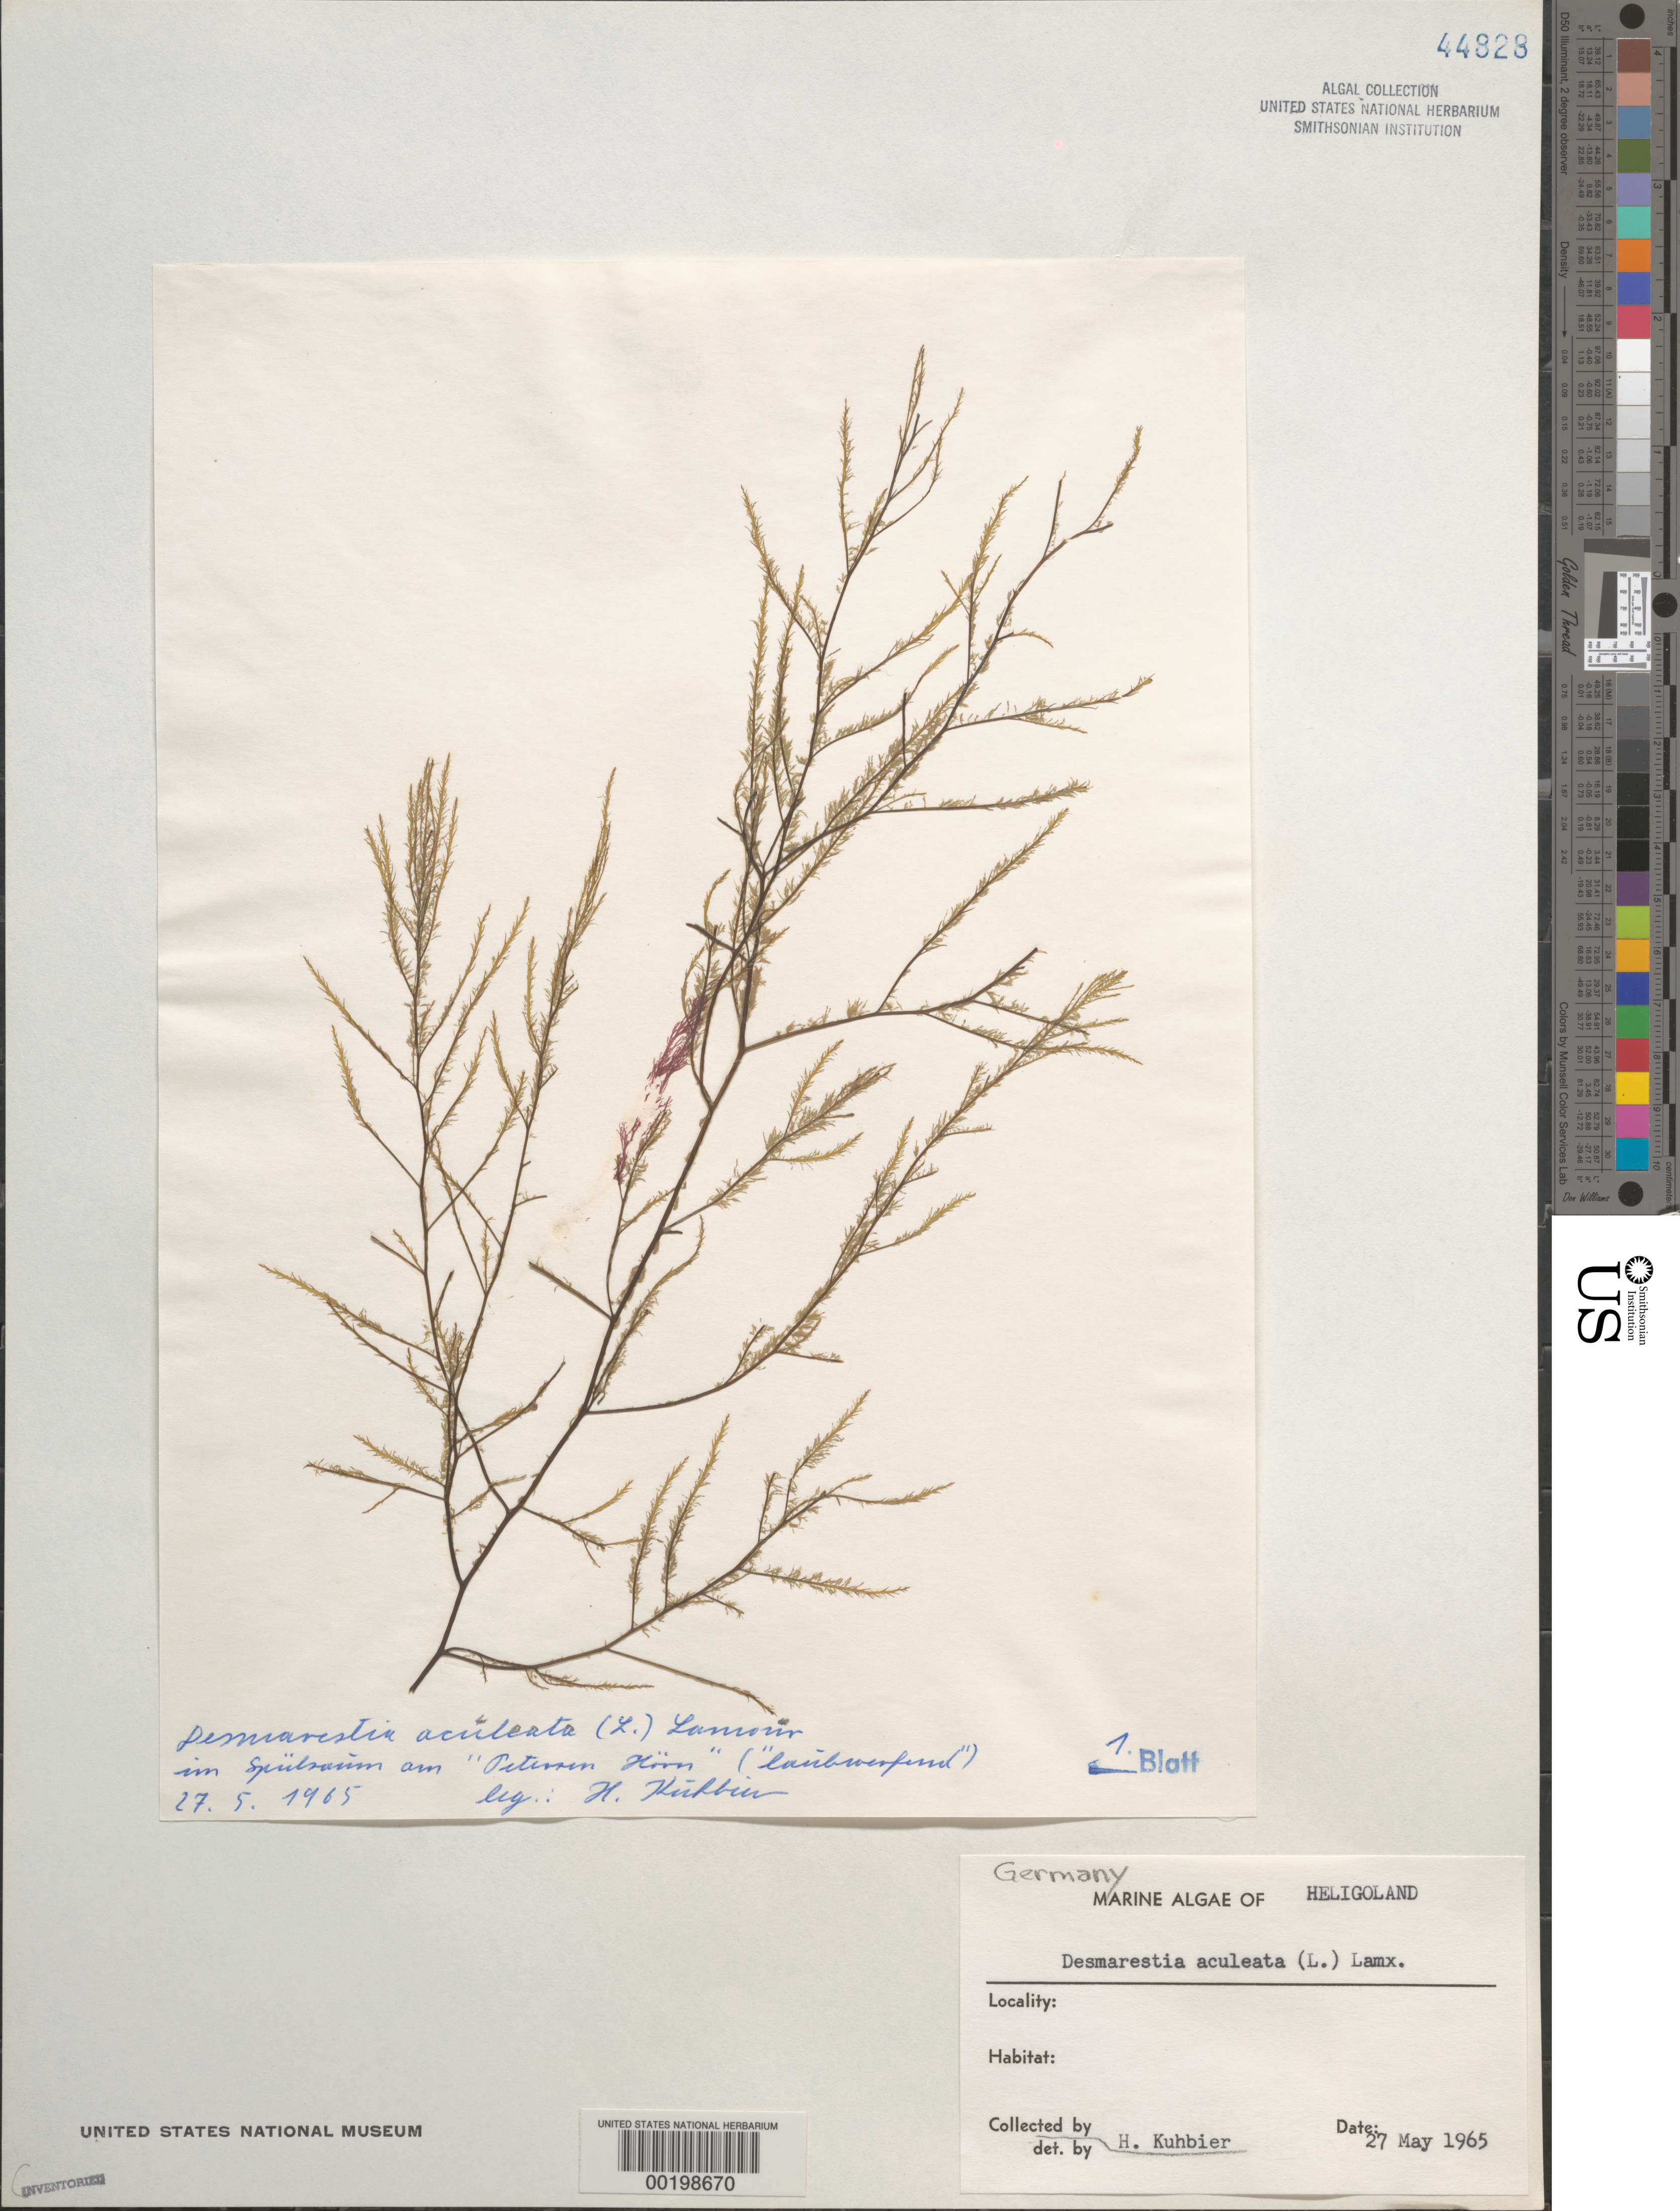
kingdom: Chromista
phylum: Ochrophyta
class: Phaeophyceae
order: Desmarestiales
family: Desmarestiaceae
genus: Desmarestia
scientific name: Desmarestia aculeata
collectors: H. Kuhbier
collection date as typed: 27 May 1965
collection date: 1965-05-27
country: Germany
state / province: Schleswig-Holstein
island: Helgoland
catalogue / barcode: US 44828